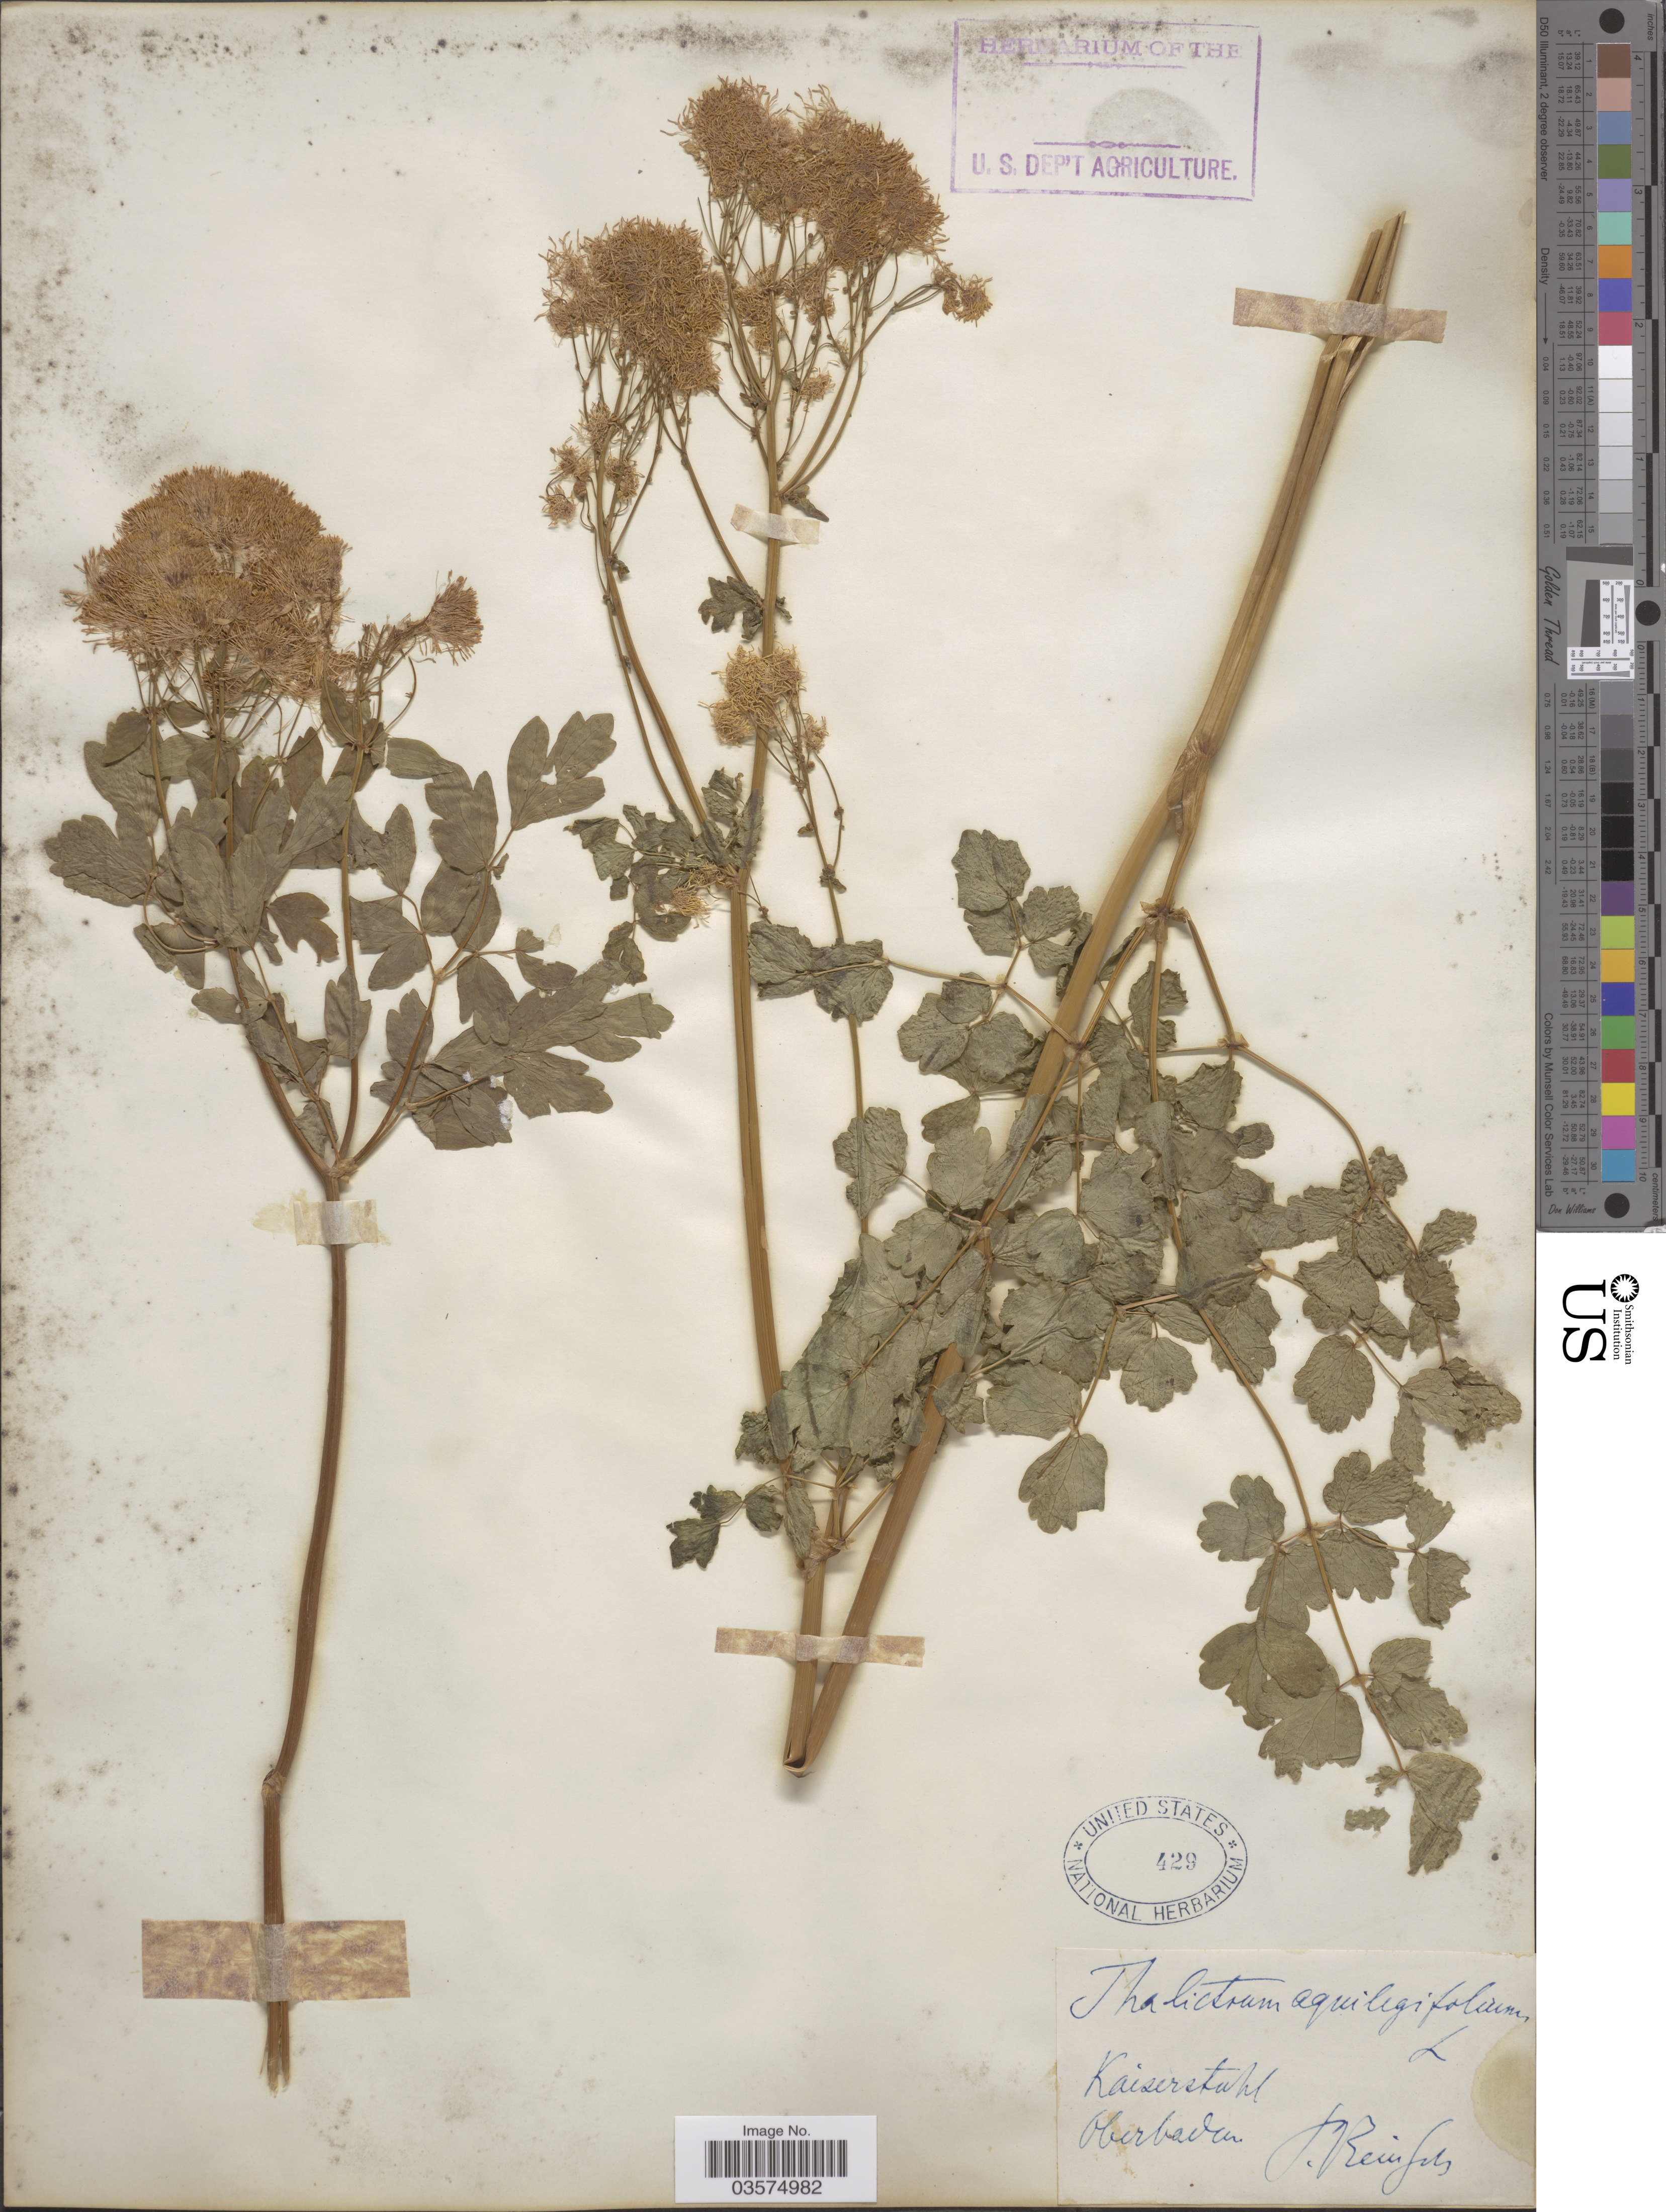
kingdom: Plantae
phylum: Tracheophyta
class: Magnoliopsida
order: Ranunculales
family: Ranunculaceae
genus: Thalictrum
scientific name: Thalictrum aquilegifolium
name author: L.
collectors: P. Reinsch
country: Germany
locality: Kaiserstuhl. Oberbaden.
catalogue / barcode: US 429